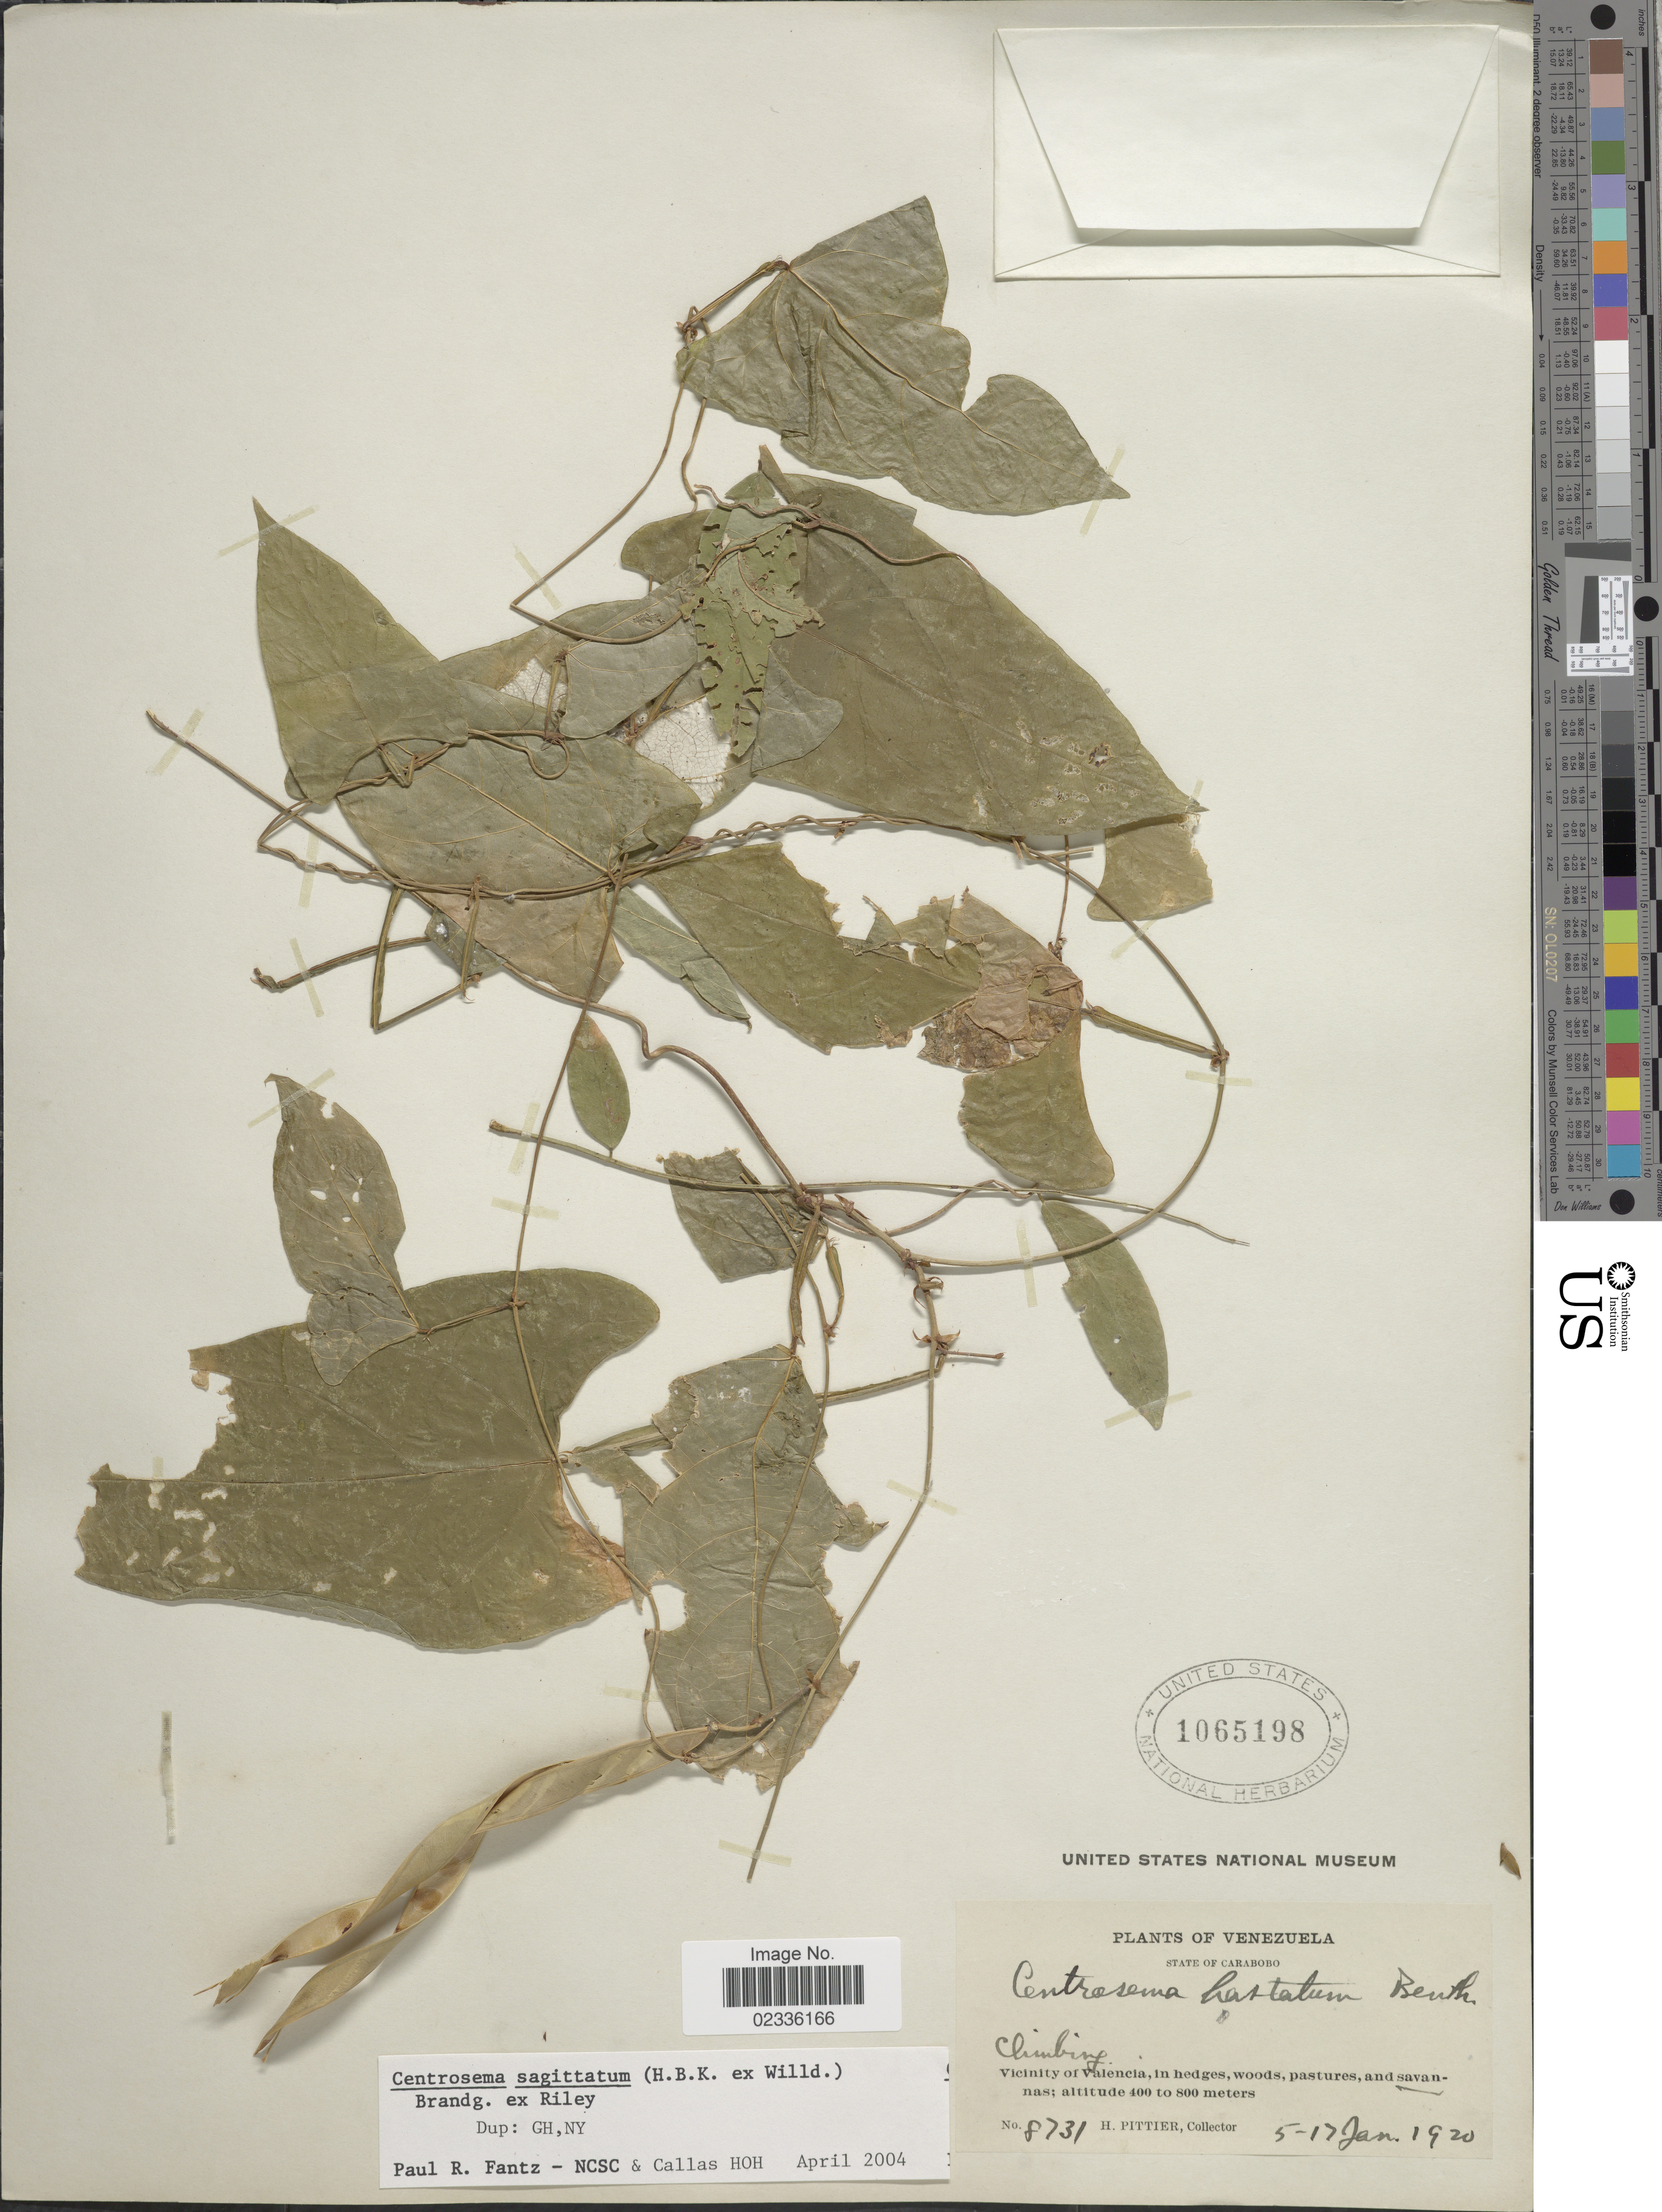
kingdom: Plantae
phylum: Tracheophyta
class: Magnoliopsida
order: Fabales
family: Fabaceae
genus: Centrosema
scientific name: Centrosema sagittata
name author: (Kunth) Rose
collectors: H. F. Pittier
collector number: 8731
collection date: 1920-01-05/1920-01-17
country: Venezuela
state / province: Carabobo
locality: State of Carabobo, Vicinity of Valencia, in hedges, woods, pastures, and savanas.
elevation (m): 400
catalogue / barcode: US 1065198